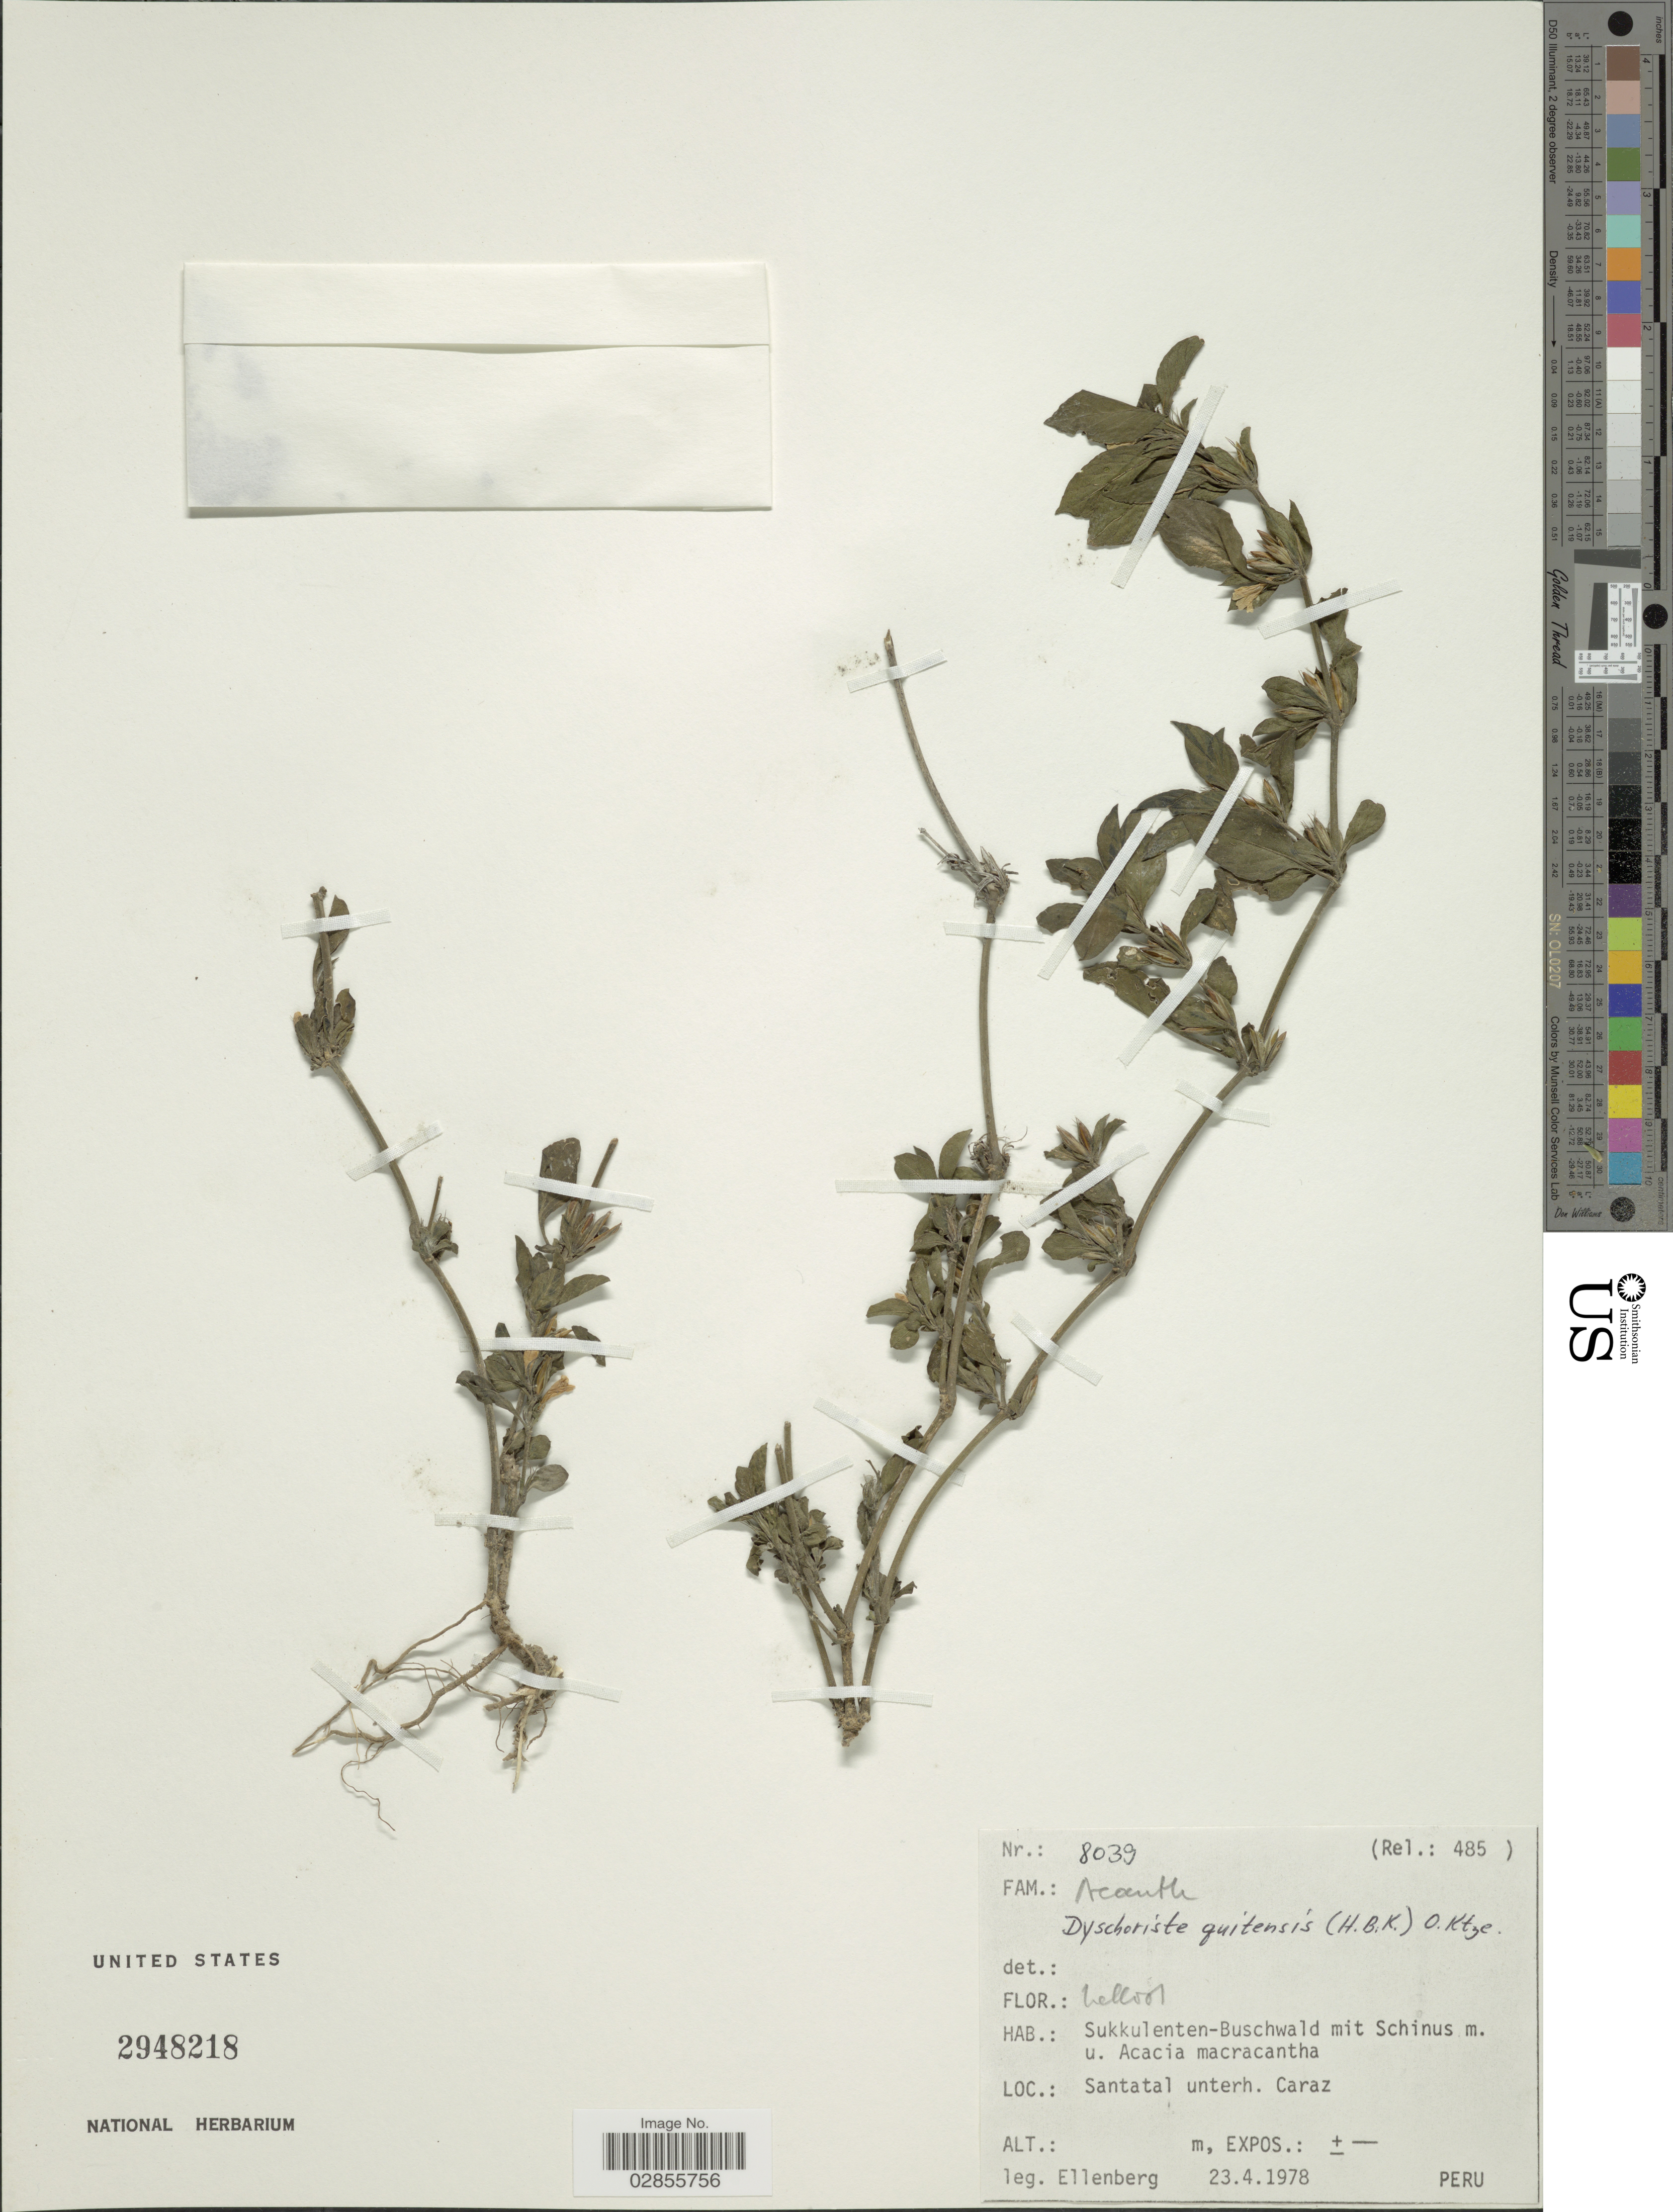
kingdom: Plantae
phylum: Tracheophyta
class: Magnoliopsida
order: Lamiales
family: Acanthaceae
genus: Dyschoriste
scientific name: Dyschoriste quitensis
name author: (Kunth) Kuntze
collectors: Ellenberg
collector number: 8039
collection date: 1978-04-23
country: Peru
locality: Santatal unterh. Caraz.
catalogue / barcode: US 2948218